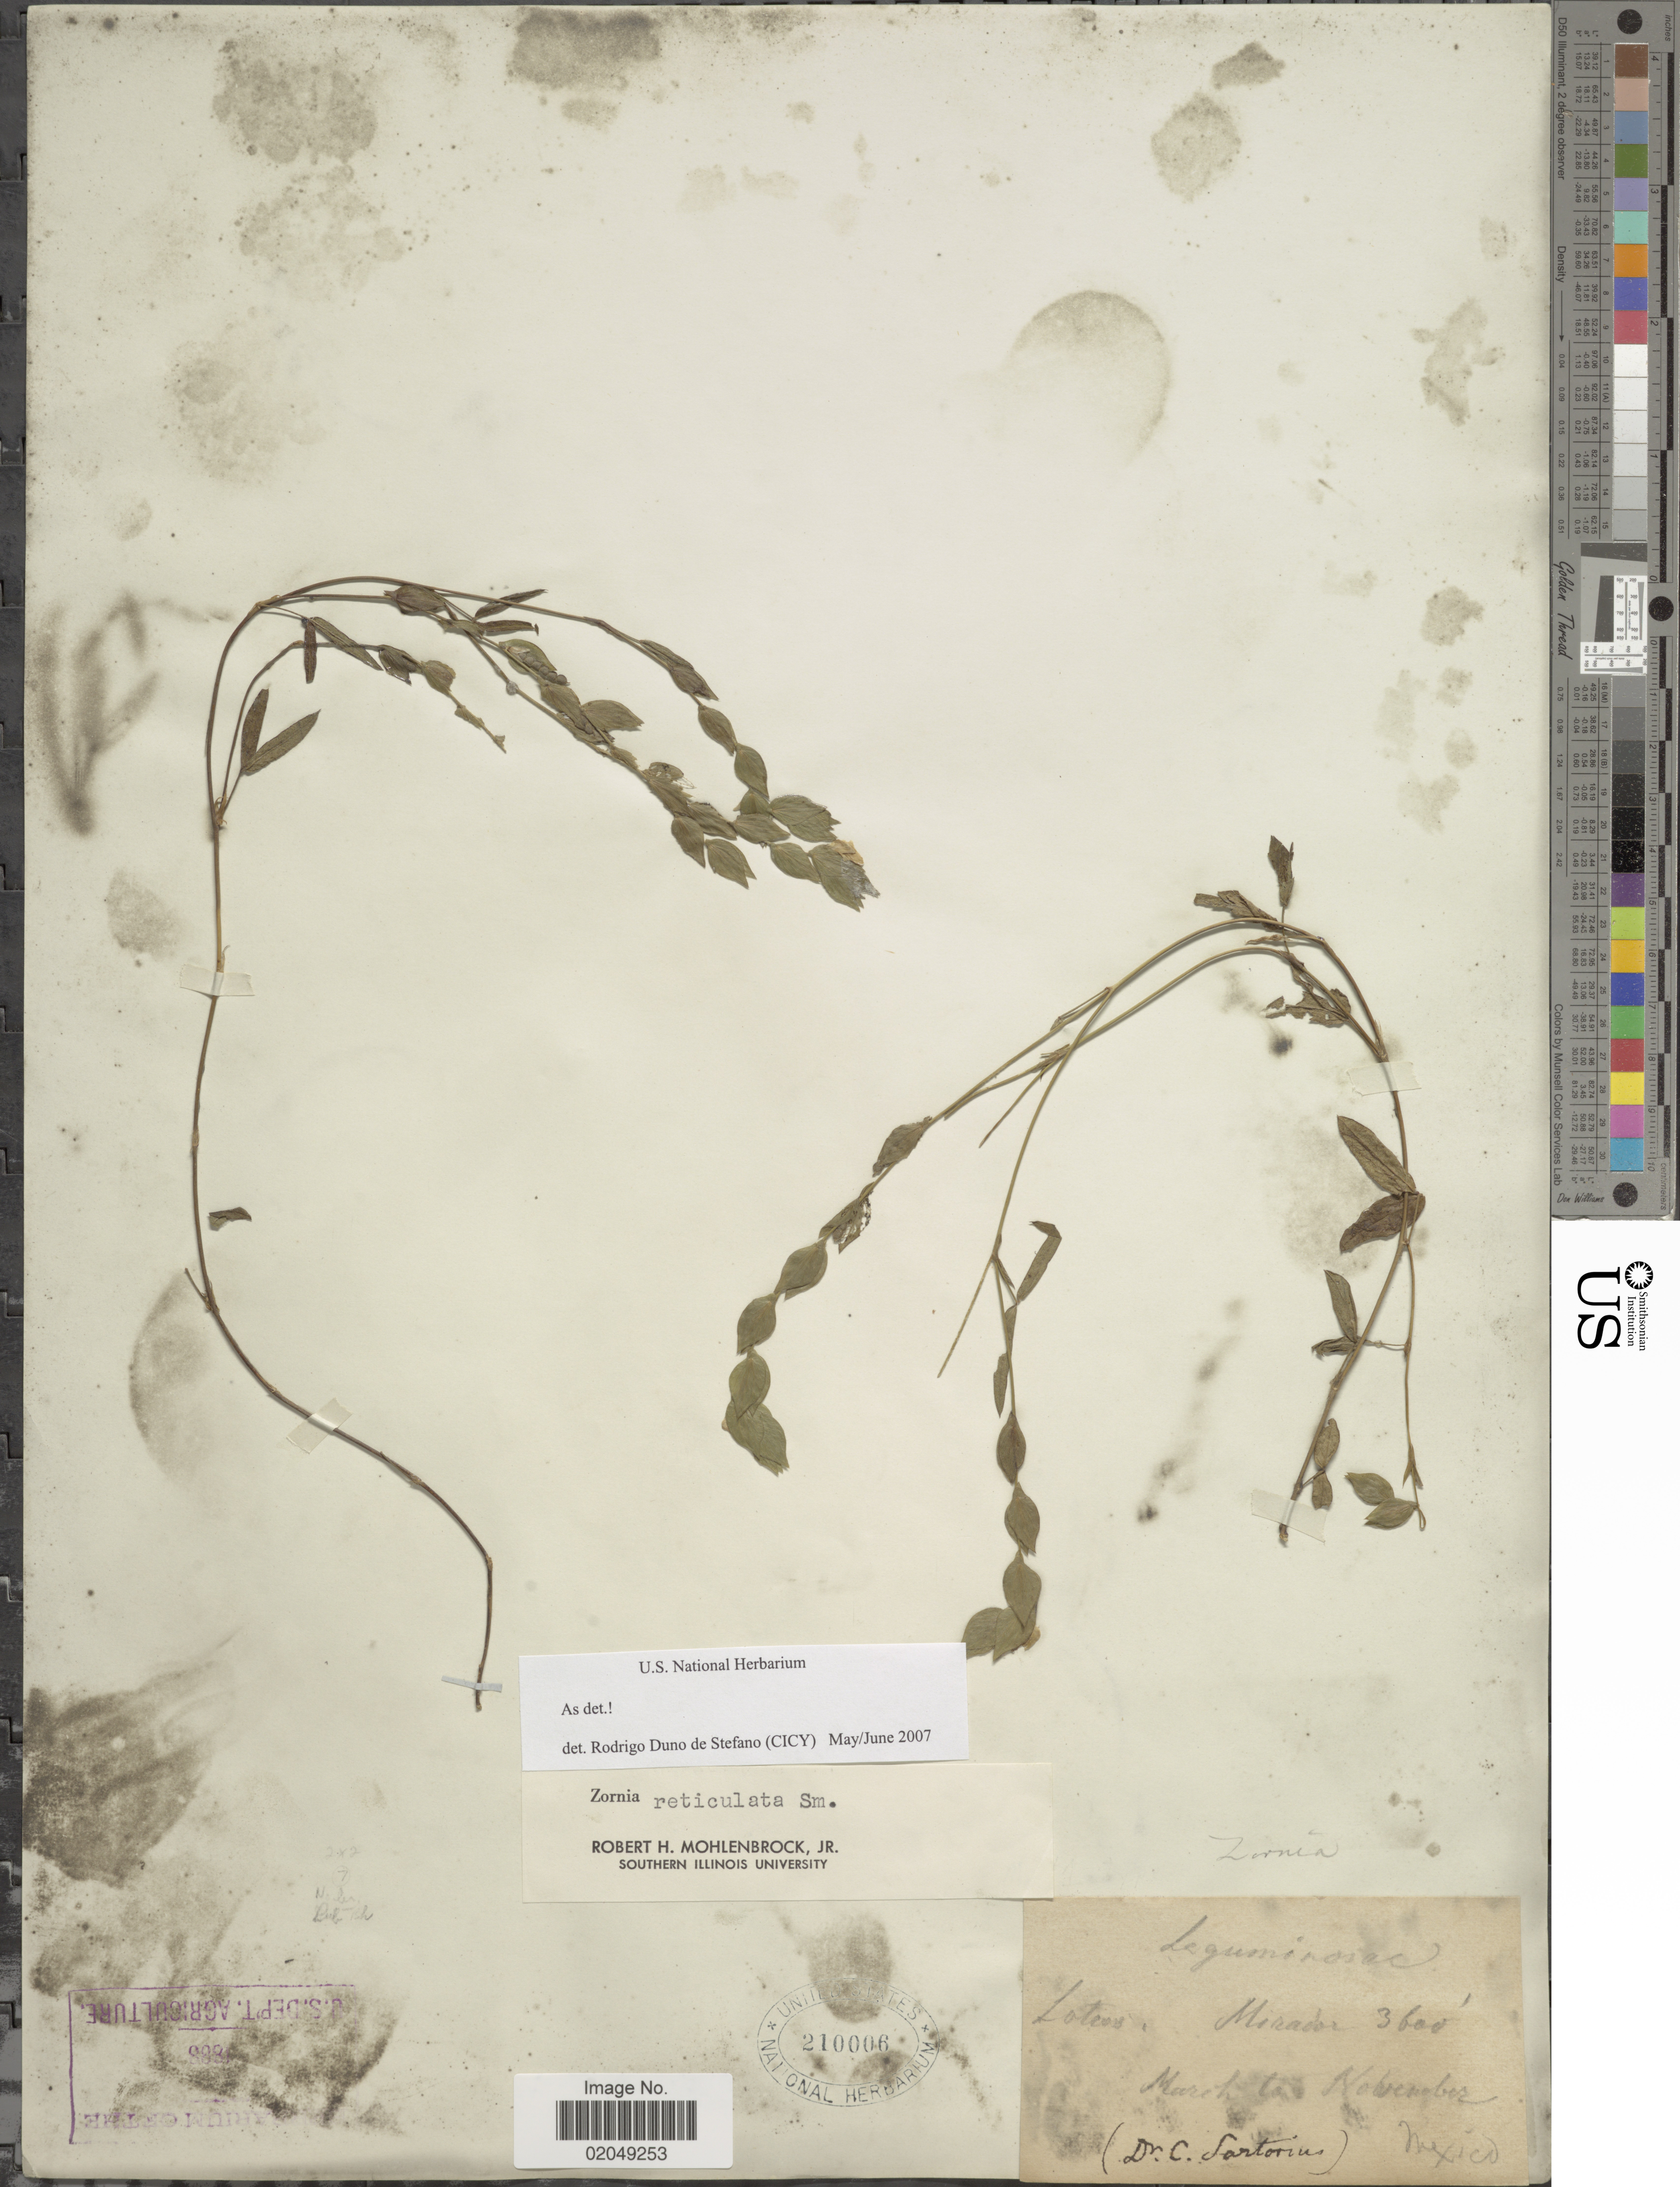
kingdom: Plantae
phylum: Tracheophyta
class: Magnoliopsida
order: Fabales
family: Fabaceae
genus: Zornia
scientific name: Zornia reticulata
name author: Sm.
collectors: C. Sartorius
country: Mexico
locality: Mirador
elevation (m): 1097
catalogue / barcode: US 210006